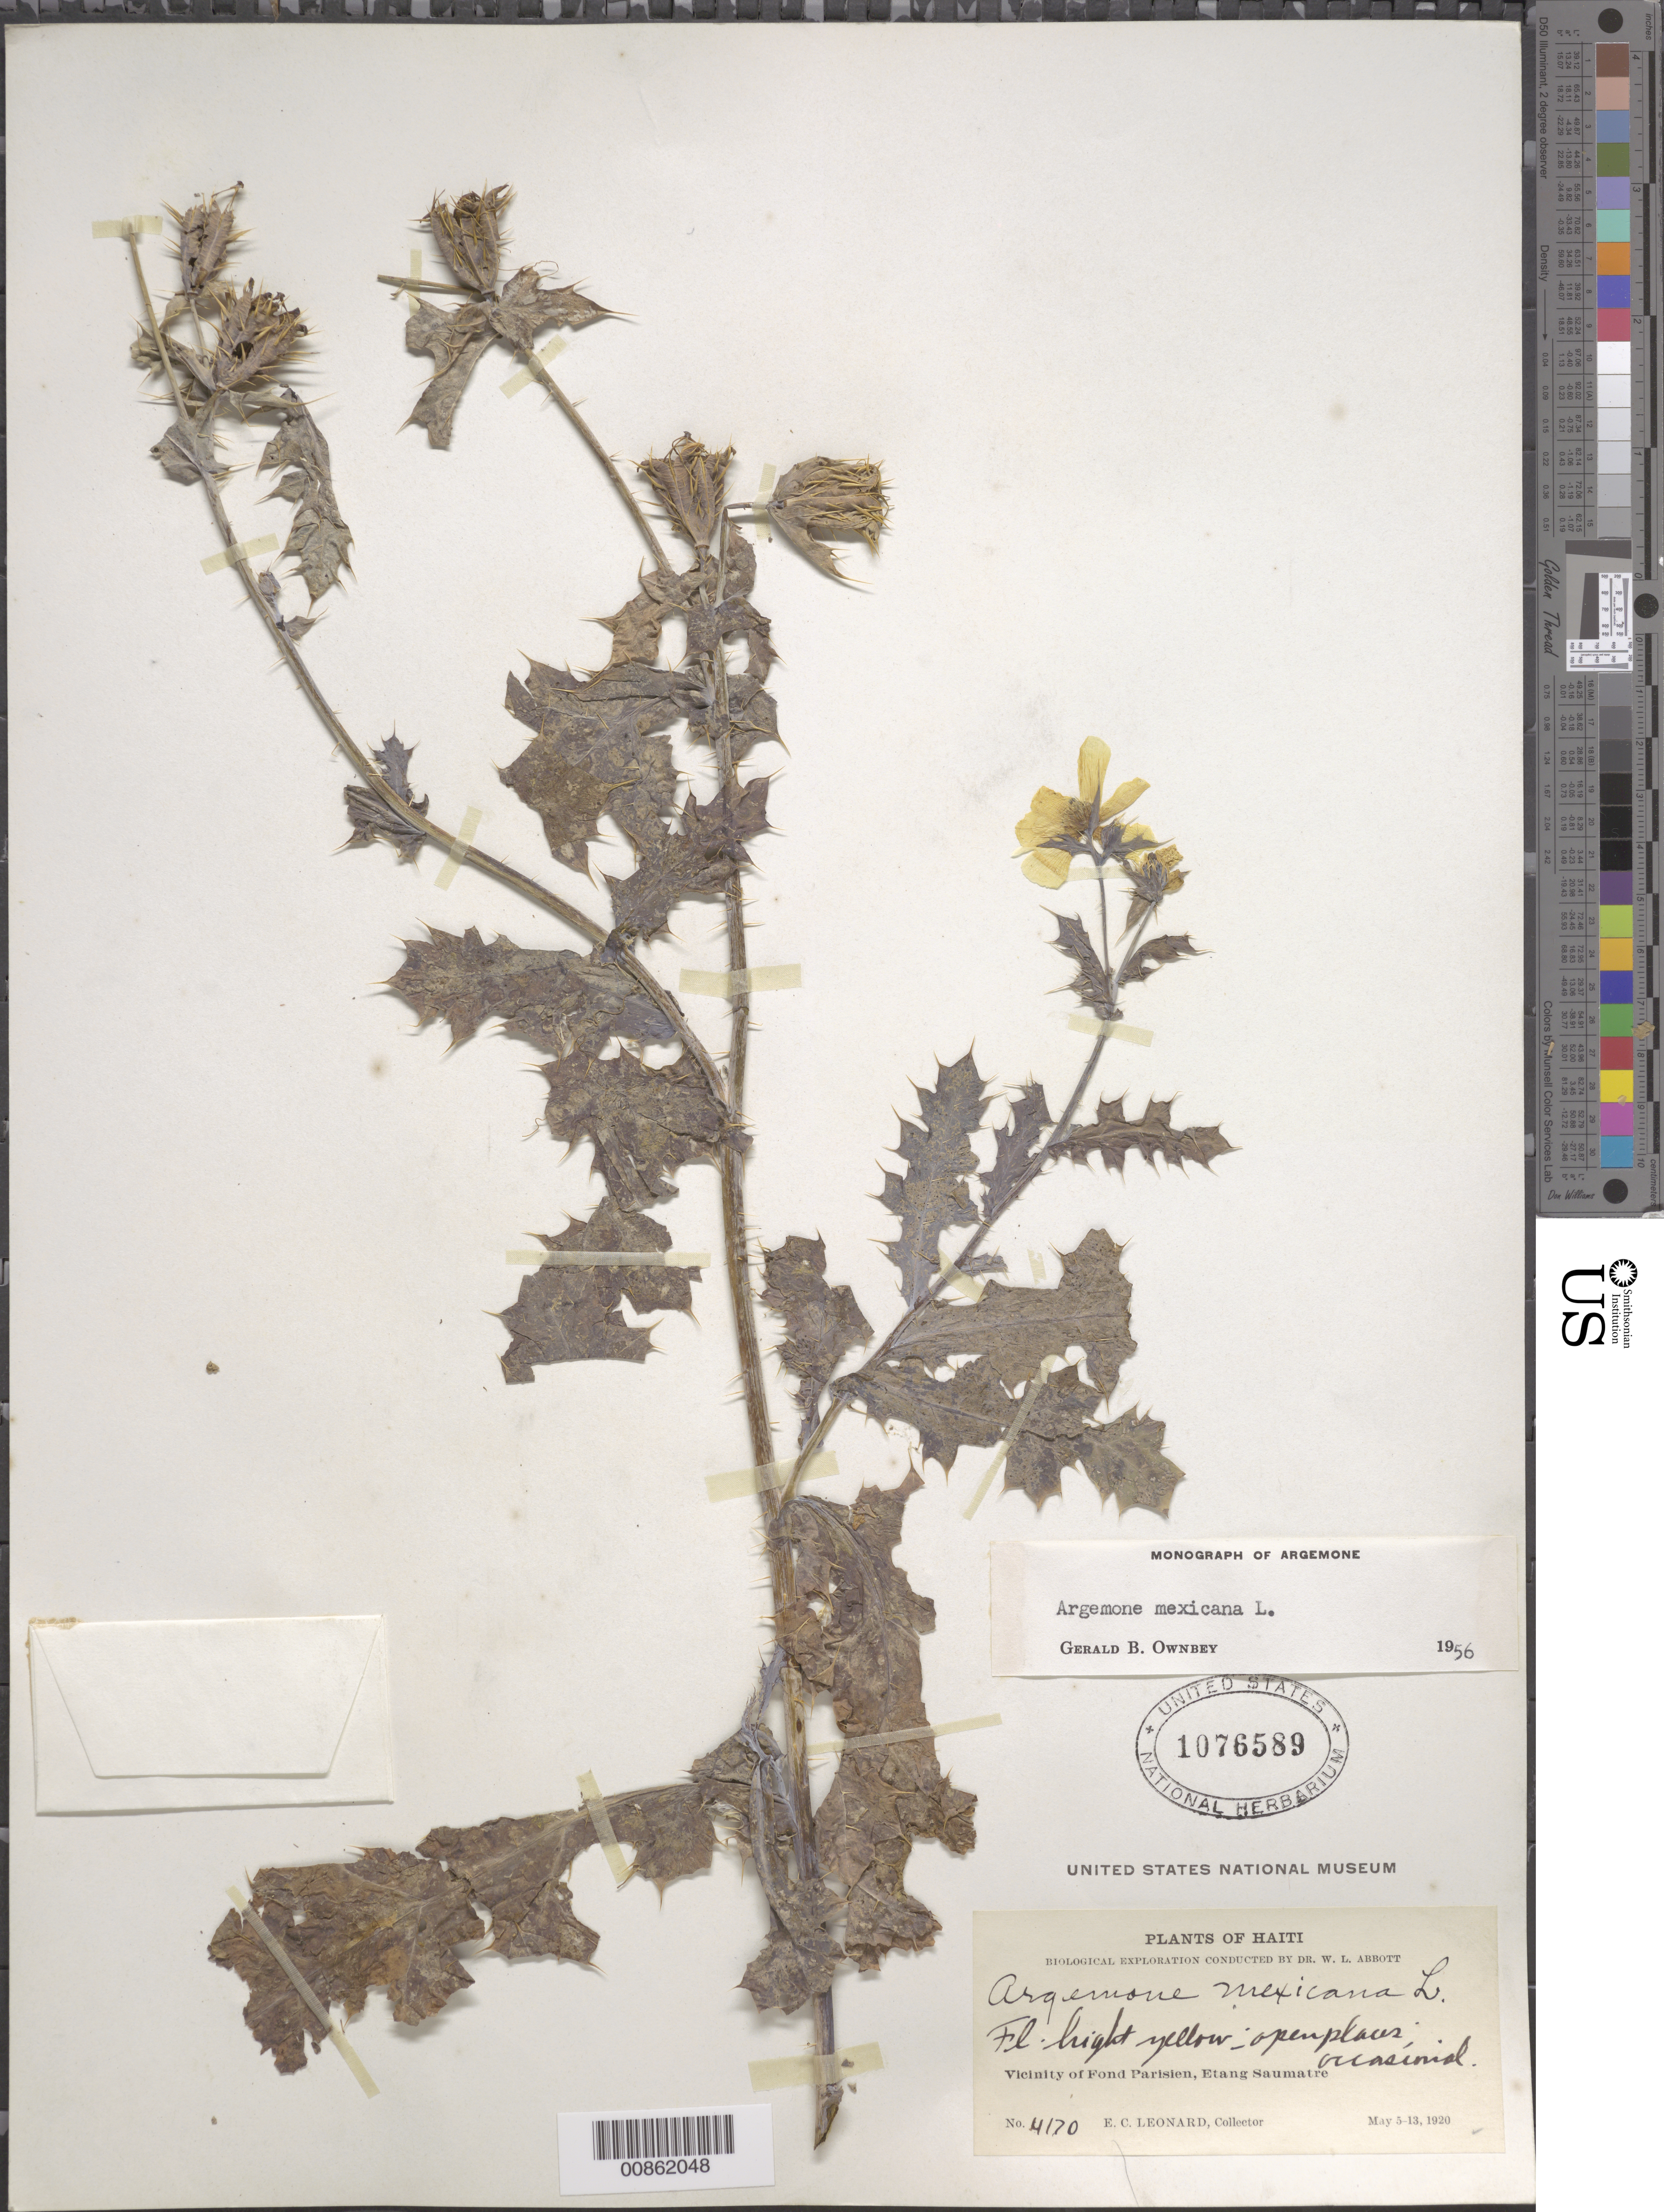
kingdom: Plantae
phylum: Tracheophyta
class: Magnoliopsida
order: Ranunculales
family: Papaveraceae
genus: Argemone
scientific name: Argemone mexicana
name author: L.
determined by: Ownbey, G. B.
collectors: E. C. Leonard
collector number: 4170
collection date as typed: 05 May 1920 to 13 May 1920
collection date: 1920-05-05/1920-05-13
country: Haiti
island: Hispaniola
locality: Vicinity of Fond Parisien, Etang Saumatre.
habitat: Open places.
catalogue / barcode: US 1076589